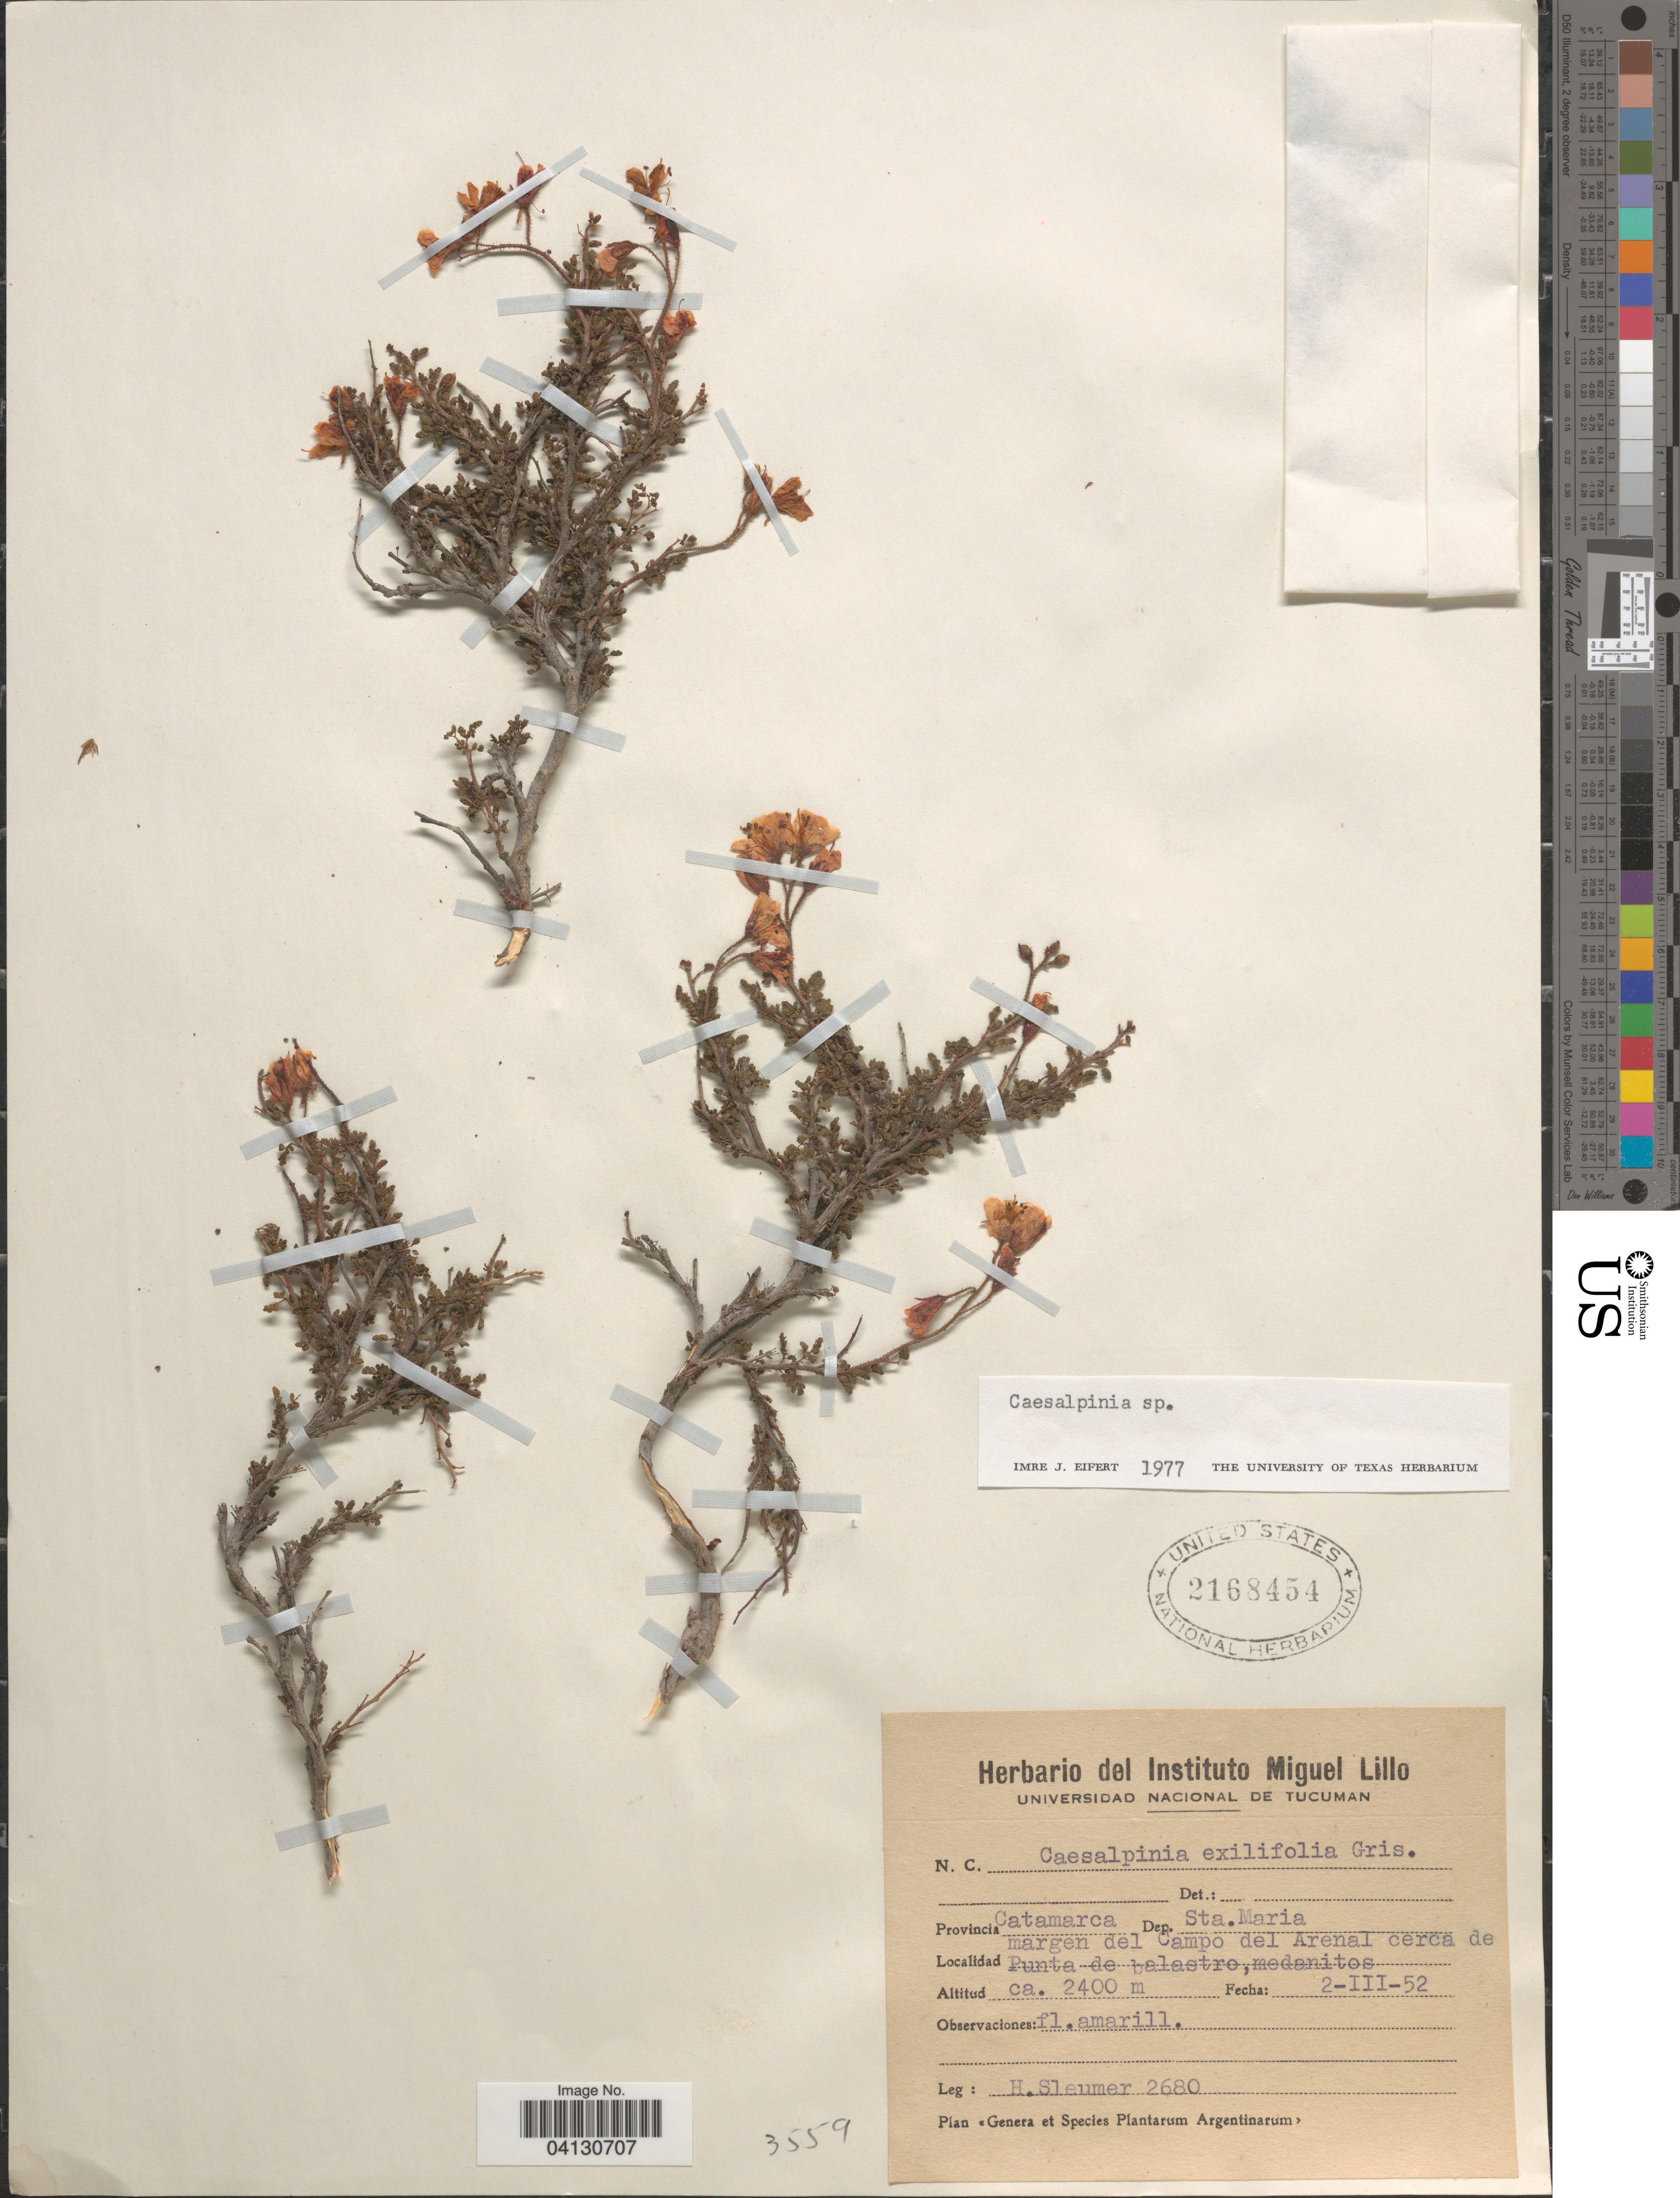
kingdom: Plantae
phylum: Tracheophyta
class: Magnoliopsida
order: Fabales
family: Fabaceae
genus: Caesalpinia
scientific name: Caesalpinia sp.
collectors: H. O. Sleumer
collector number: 2680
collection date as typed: Transcribed d/m/y: 2/3/52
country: Argentina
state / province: Catamarca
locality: Dep. Sta. Maria. Margen del Campo del Arenal cerca de Punta de balastro, medanitos.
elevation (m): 2400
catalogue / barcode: US 2168454